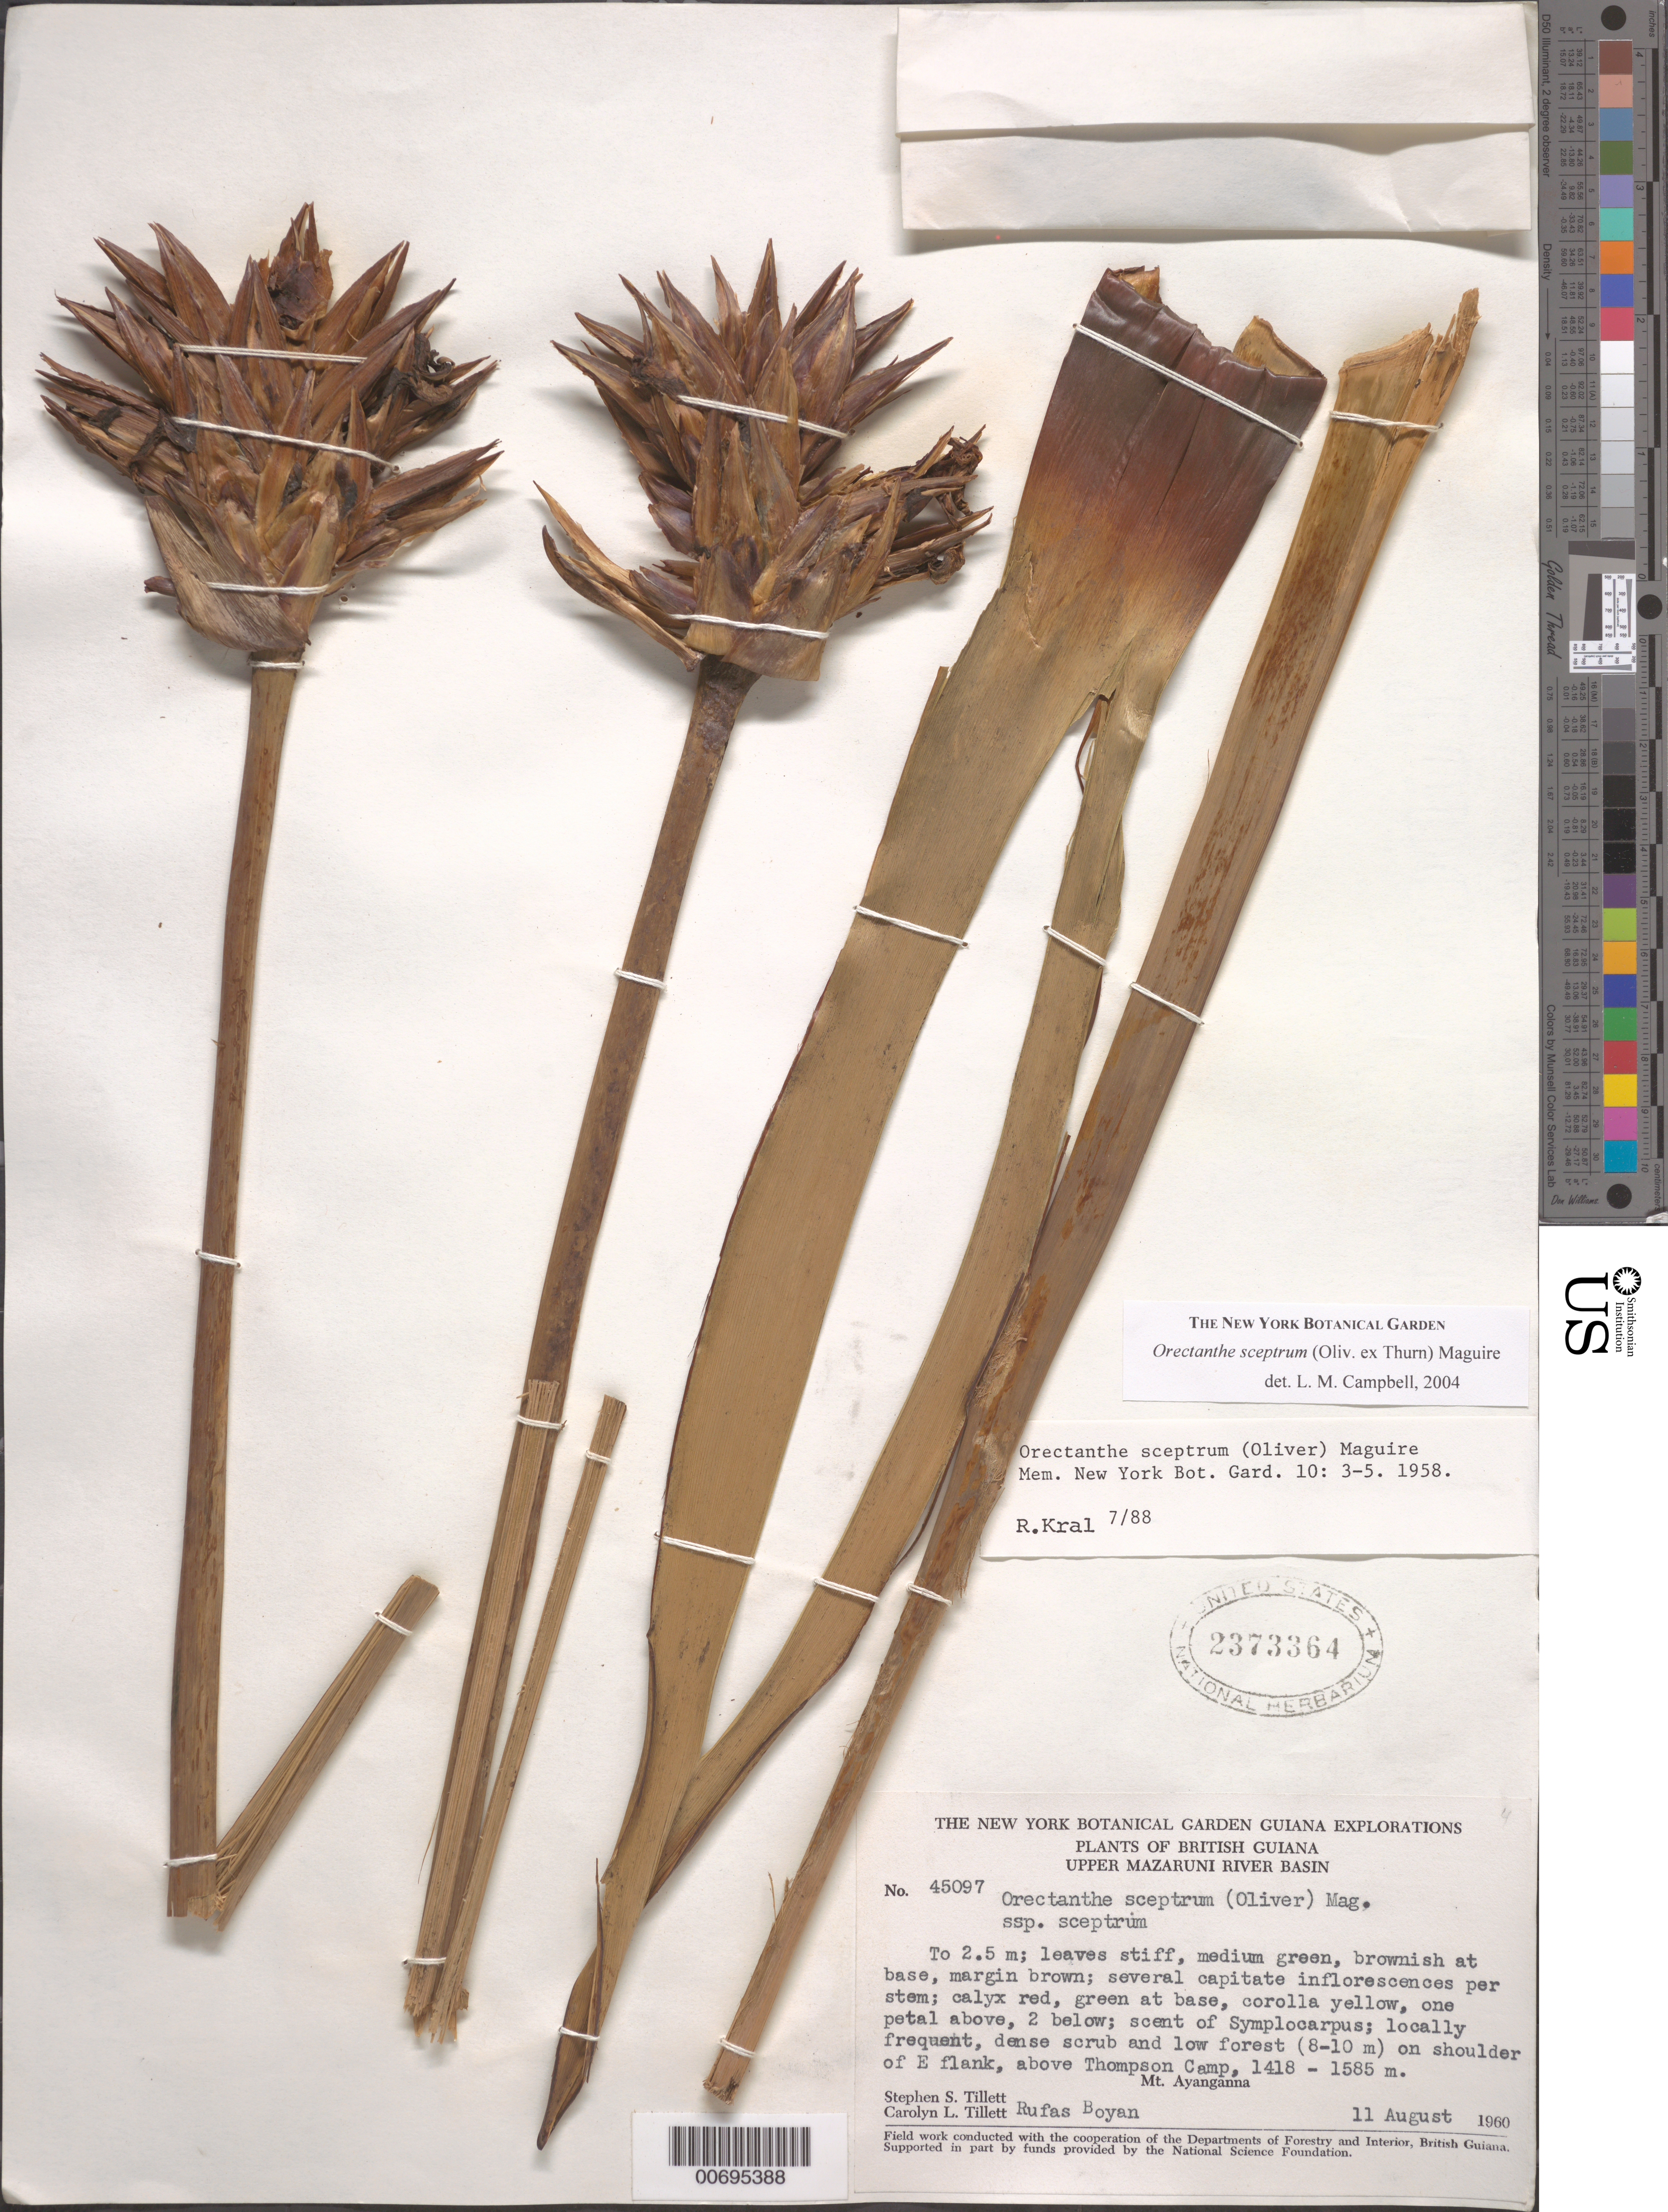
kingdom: Plantae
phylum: Tracheophyta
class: Liliopsida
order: Poales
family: Xyridaceae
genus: Orectanthe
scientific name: Orectanthe sceptrum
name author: (Oliv.) Maguire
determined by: Kral, Robert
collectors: S. S. Tillett, C. L. Tillett & R. Boyan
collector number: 45097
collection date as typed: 11-Aug-60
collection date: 1960-08-11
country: Guyana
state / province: Cuyuni-Mazaruni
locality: Mt. Ayanganna, E flank, above Thompson Camp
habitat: Dense scrub and low forest (8-10 m.)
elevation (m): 1418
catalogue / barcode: US 2373364